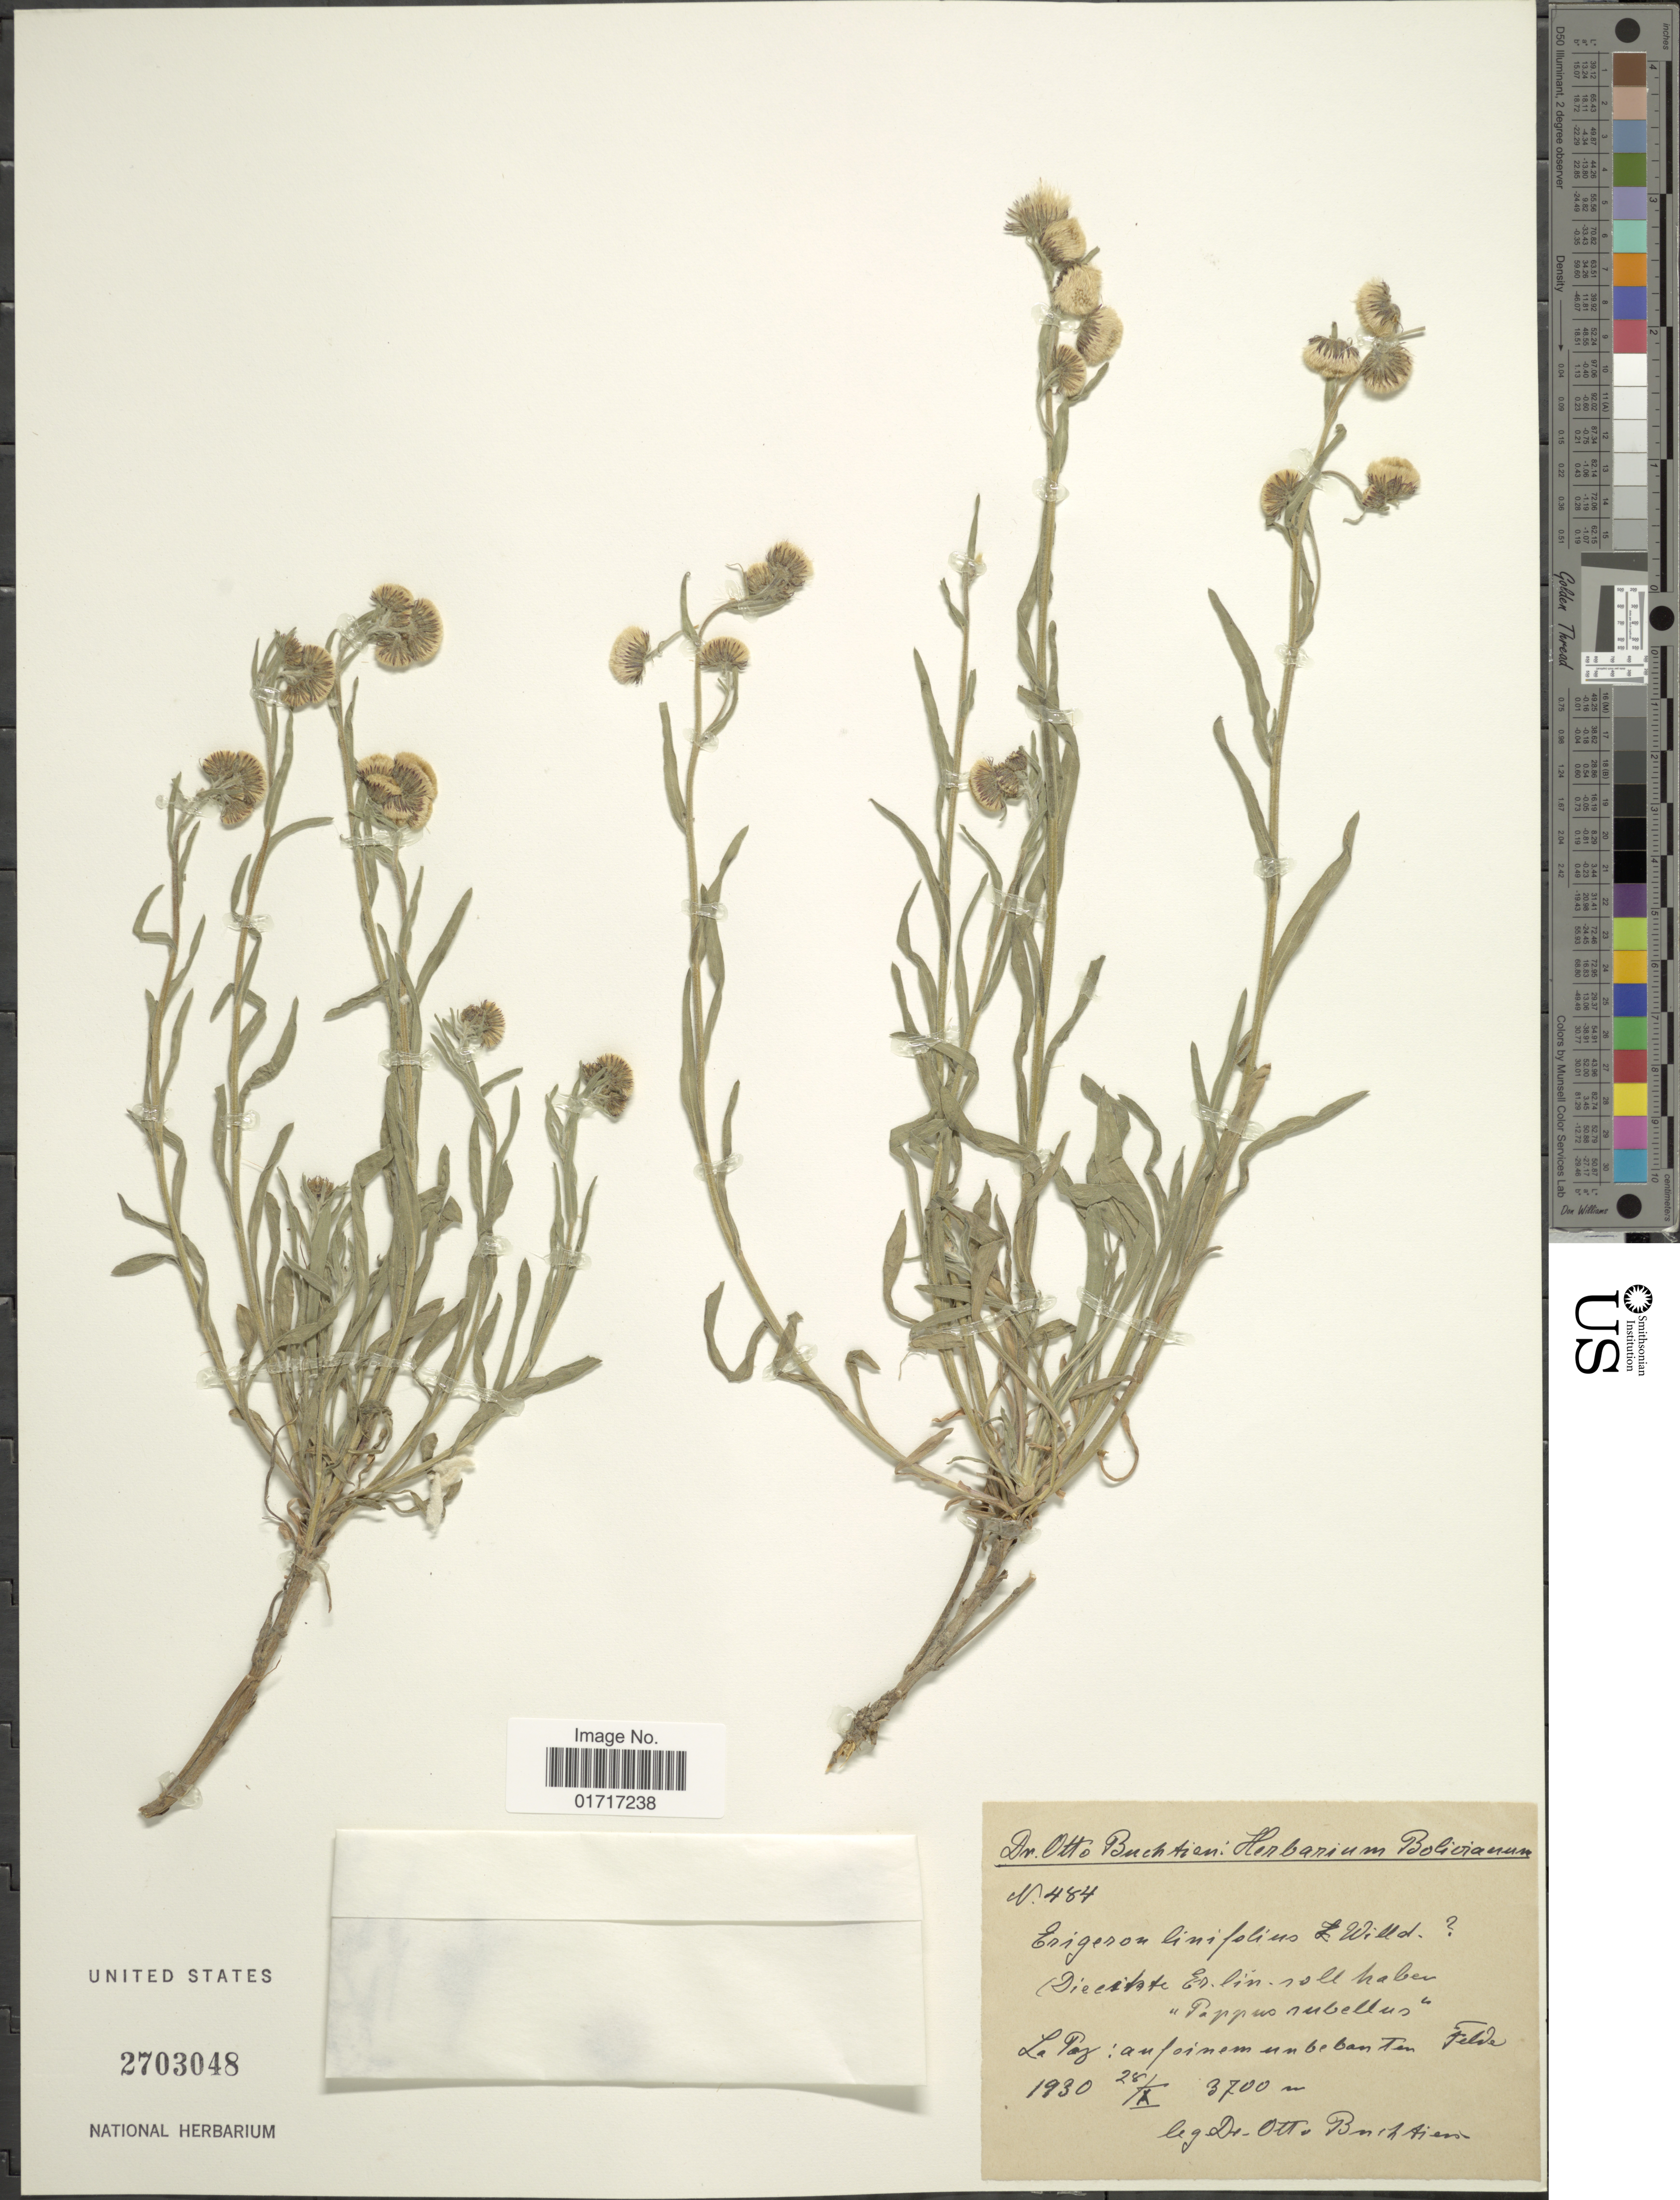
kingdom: Plantae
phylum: Tracheophyta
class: Magnoliopsida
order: Asterales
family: Asteraceae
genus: Conyza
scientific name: Conyza linifolia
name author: Phil.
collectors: O. Buchtien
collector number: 484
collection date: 1930-10-28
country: Bolivia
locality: La Paz: au einim unbetan Felde.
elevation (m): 3700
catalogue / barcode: US 2703048